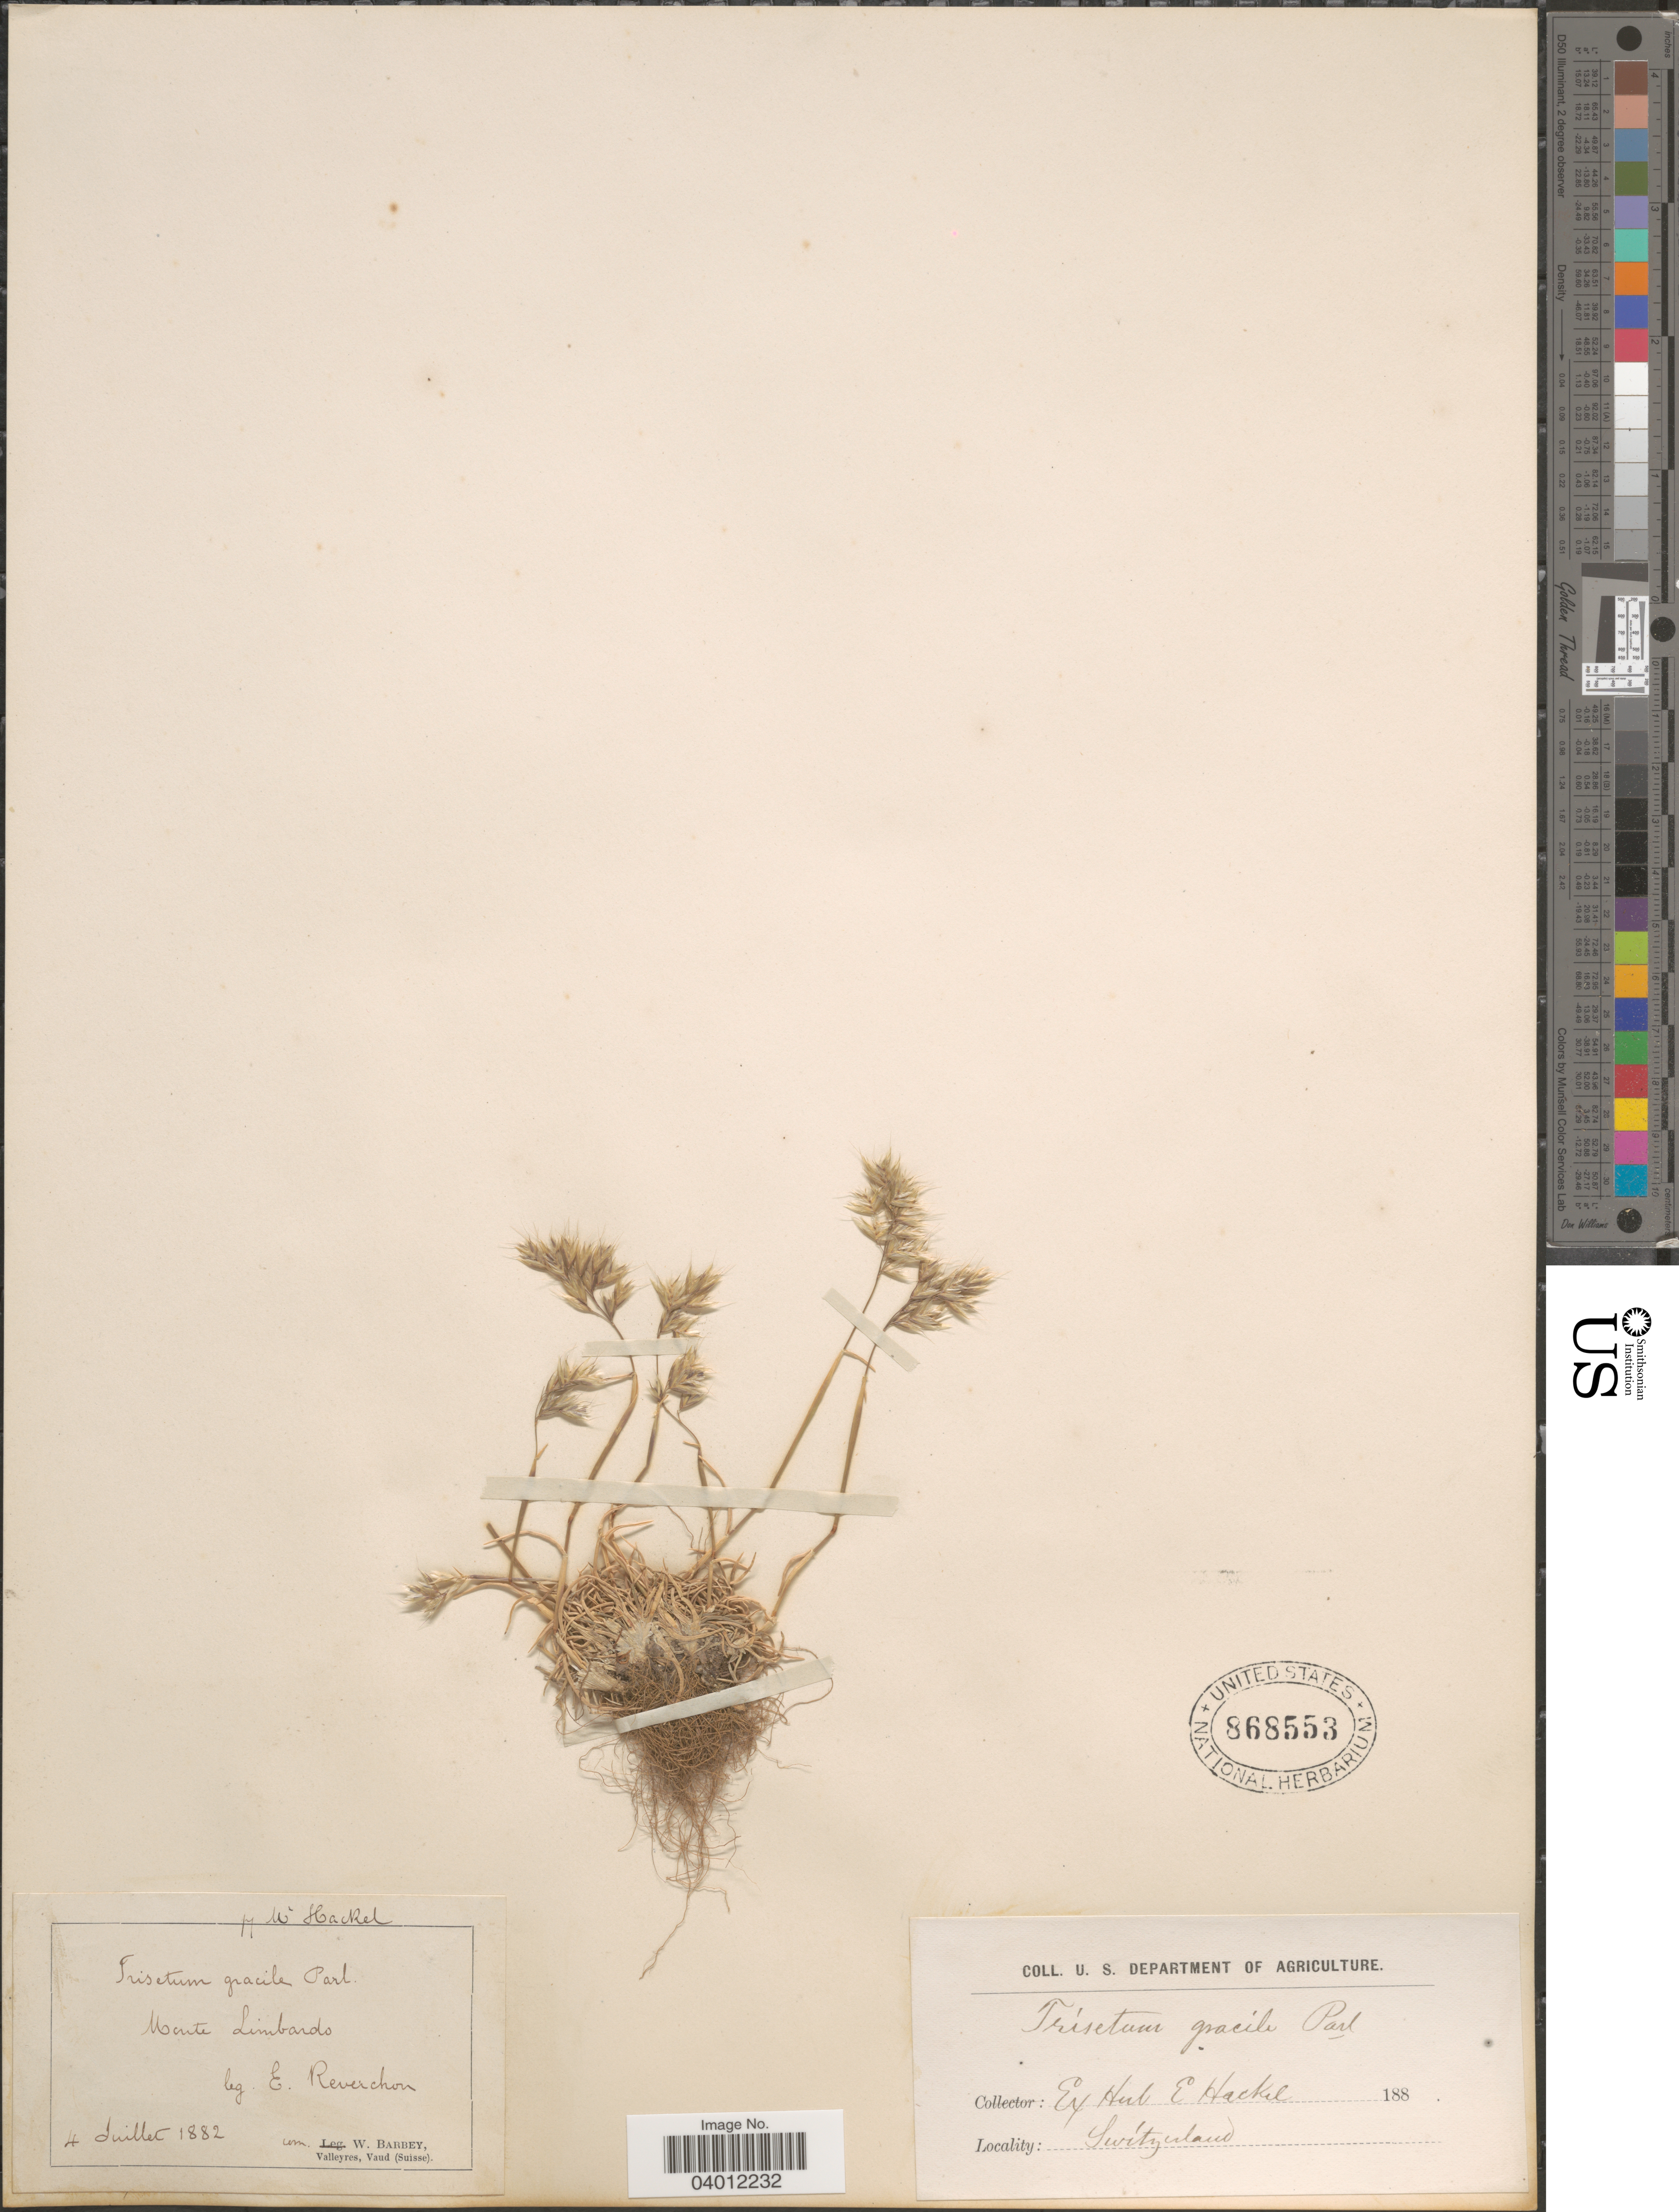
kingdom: Plantae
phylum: Tracheophyta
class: Liliopsida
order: Poales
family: Poaceae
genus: Trisetum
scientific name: Trisetum gracile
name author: (Moris) Boiss.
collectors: E. Reverchon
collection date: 1882-07-04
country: Switzerland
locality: Monte Limbardo.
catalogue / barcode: US 868553